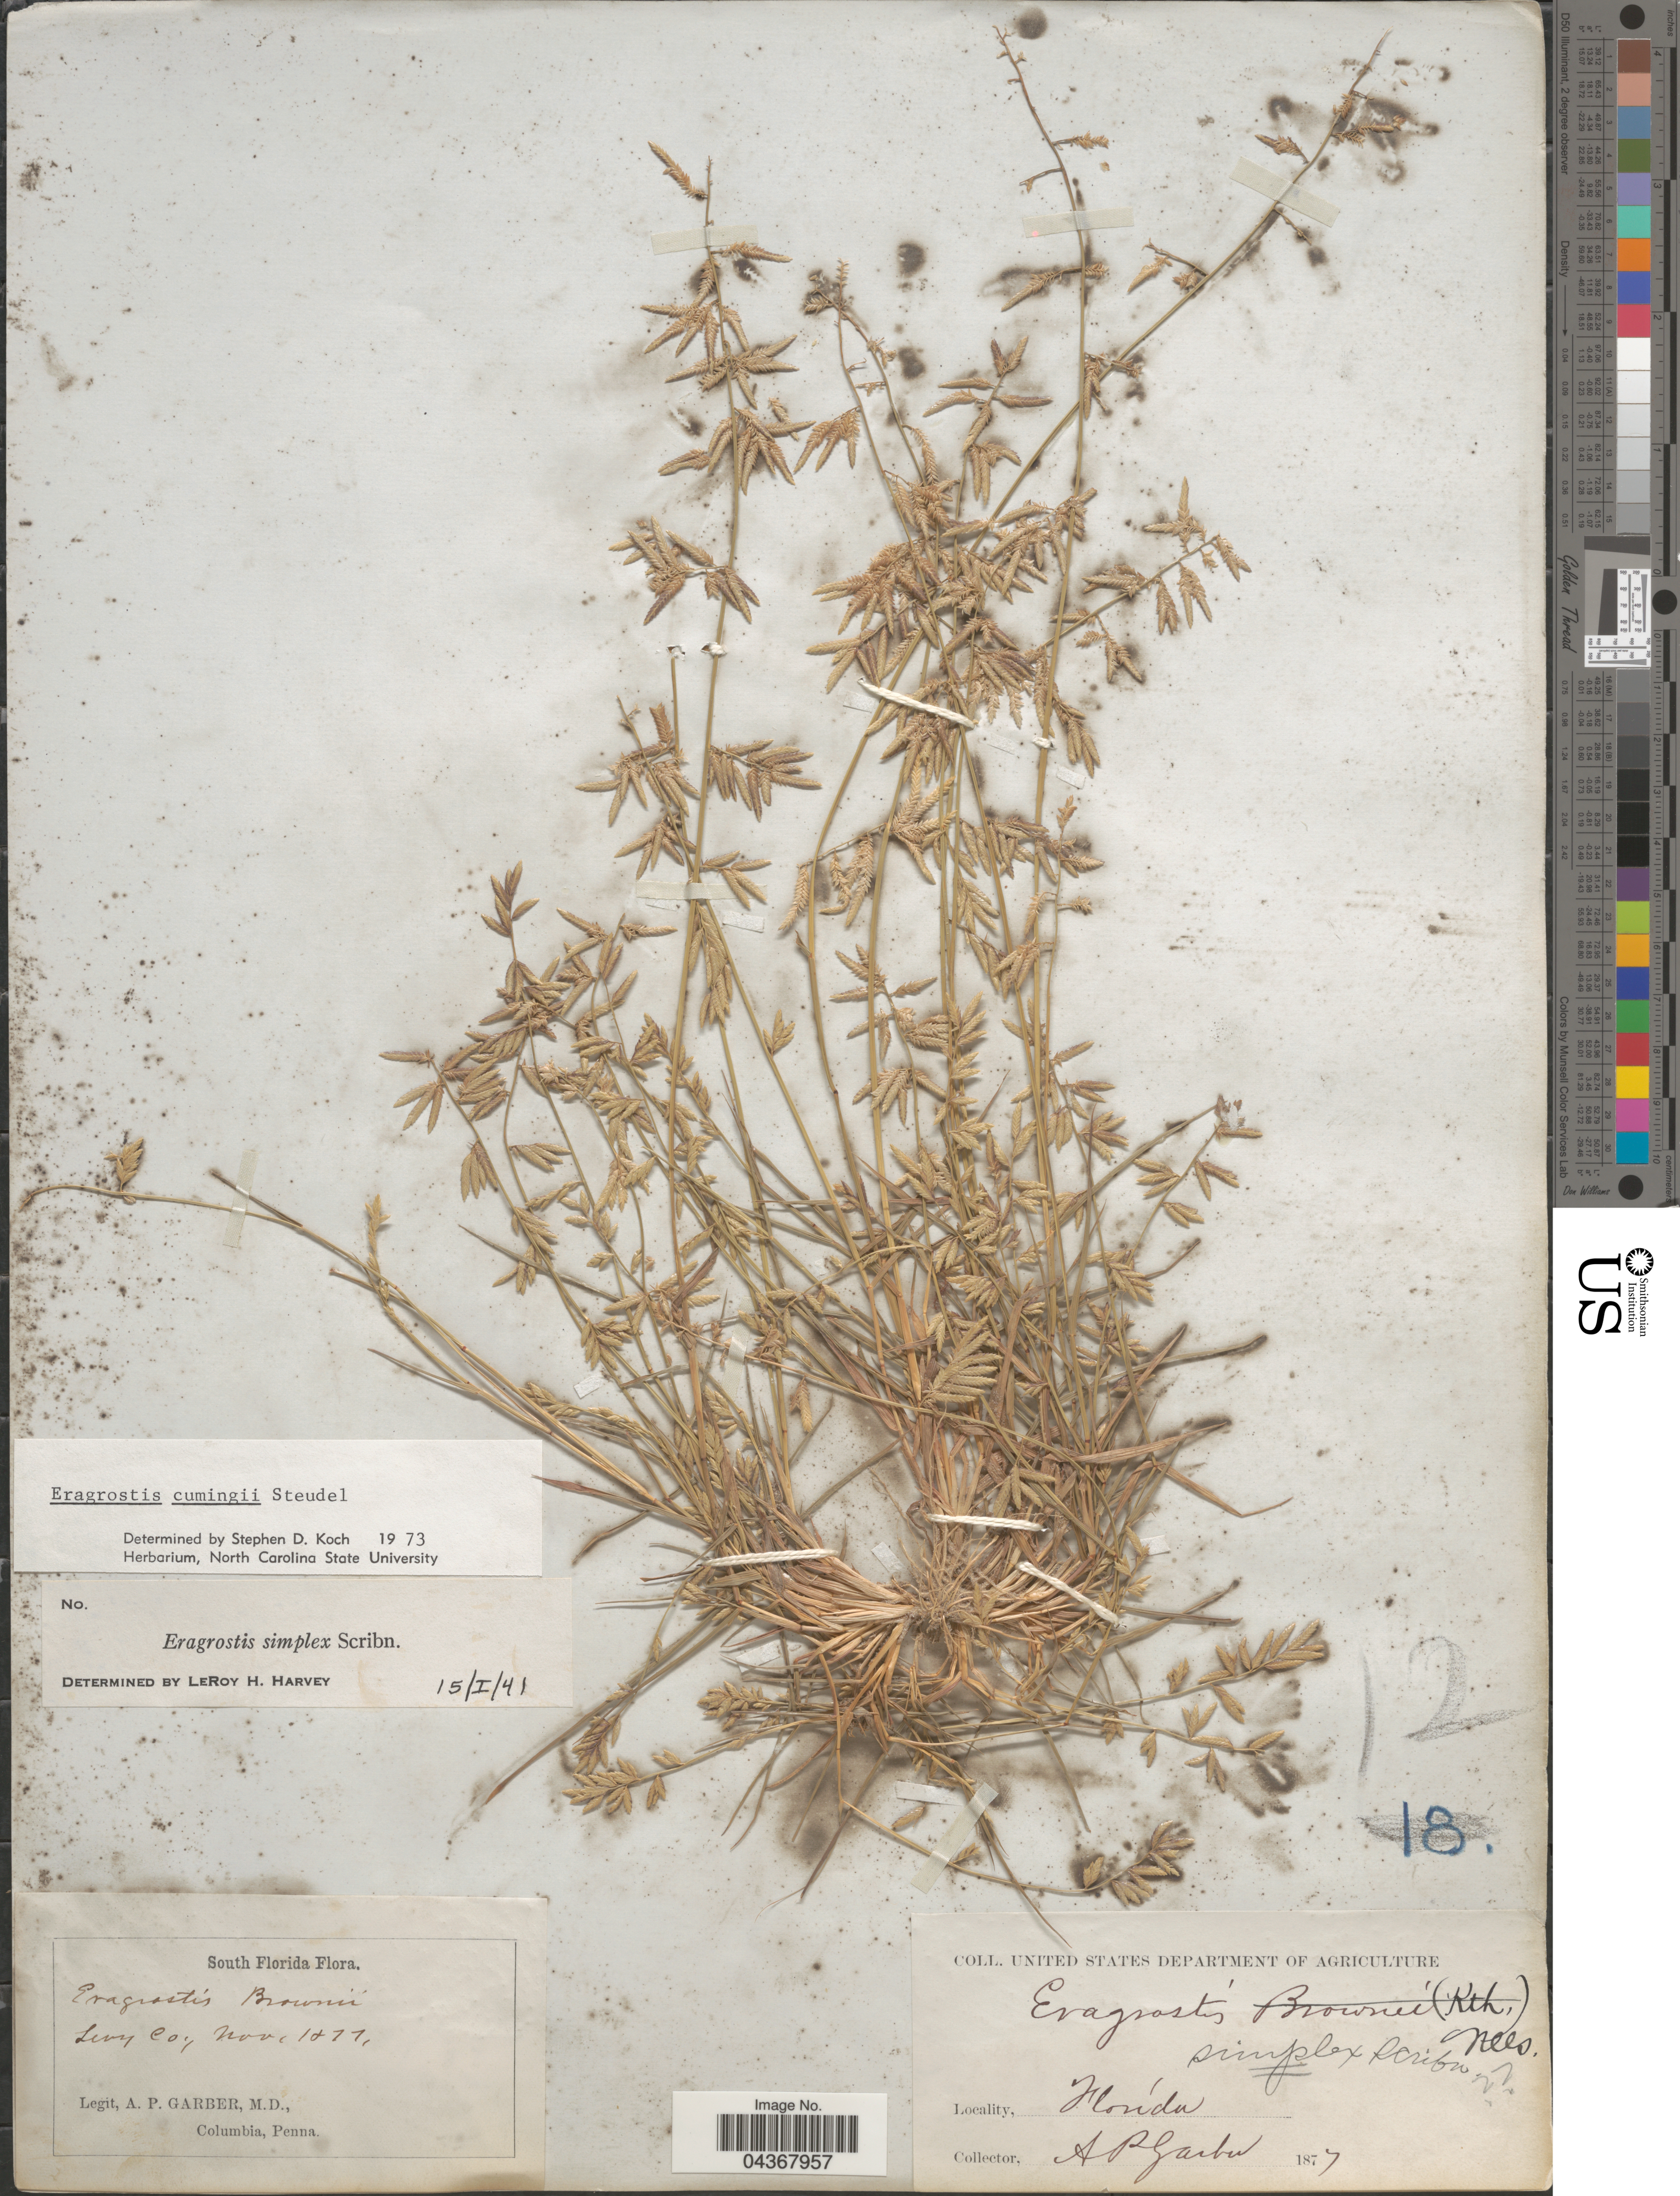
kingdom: Plantae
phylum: Tracheophyta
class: Liliopsida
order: Poales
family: Poaceae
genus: Eragrostis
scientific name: Eragrostis cumingii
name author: Steud.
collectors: A. P. Garber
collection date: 1877-11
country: United States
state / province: Florida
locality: Levy Co.